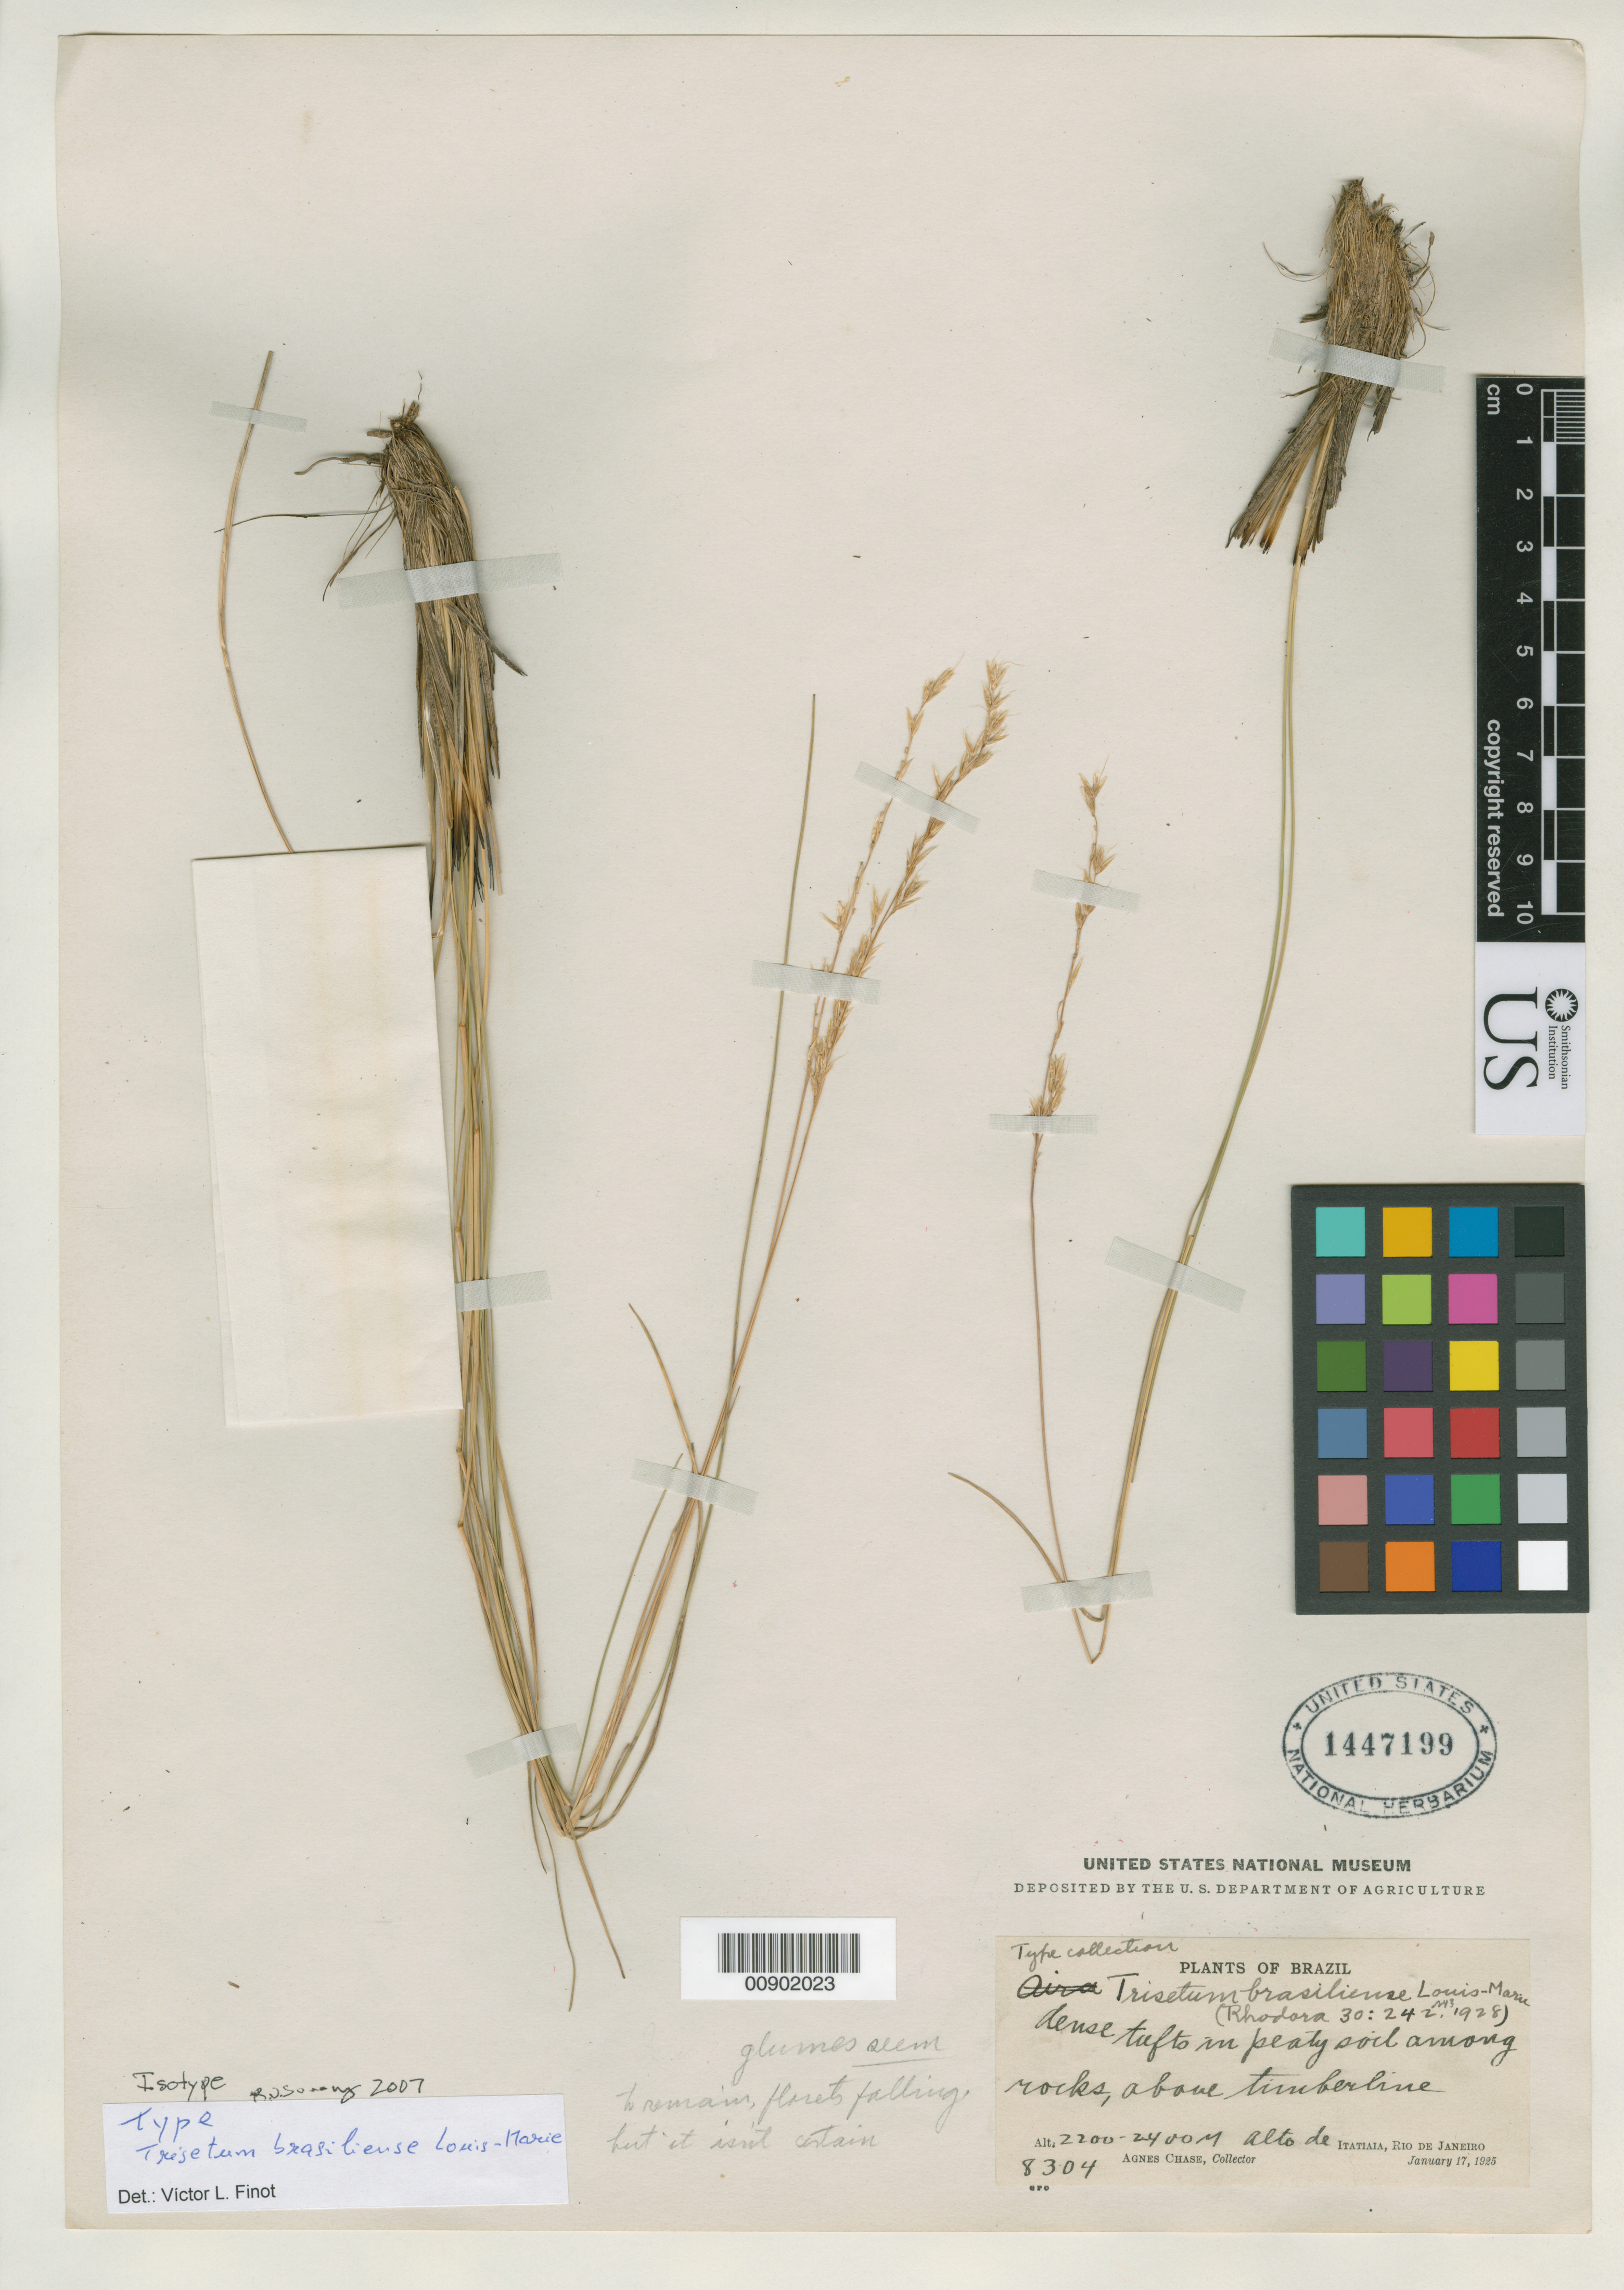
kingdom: Plantae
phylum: Tracheophyta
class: Liliopsida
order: Poales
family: Poaceae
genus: Trisetum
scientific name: Trisetum brasiliense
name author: Louis-Marie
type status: Isotype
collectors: A. Chase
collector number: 8304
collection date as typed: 17 Jan 1925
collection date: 1925-01-17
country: Brazil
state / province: Rio de Janeiro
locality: Itatiaia.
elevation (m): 2200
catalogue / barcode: US 1447199